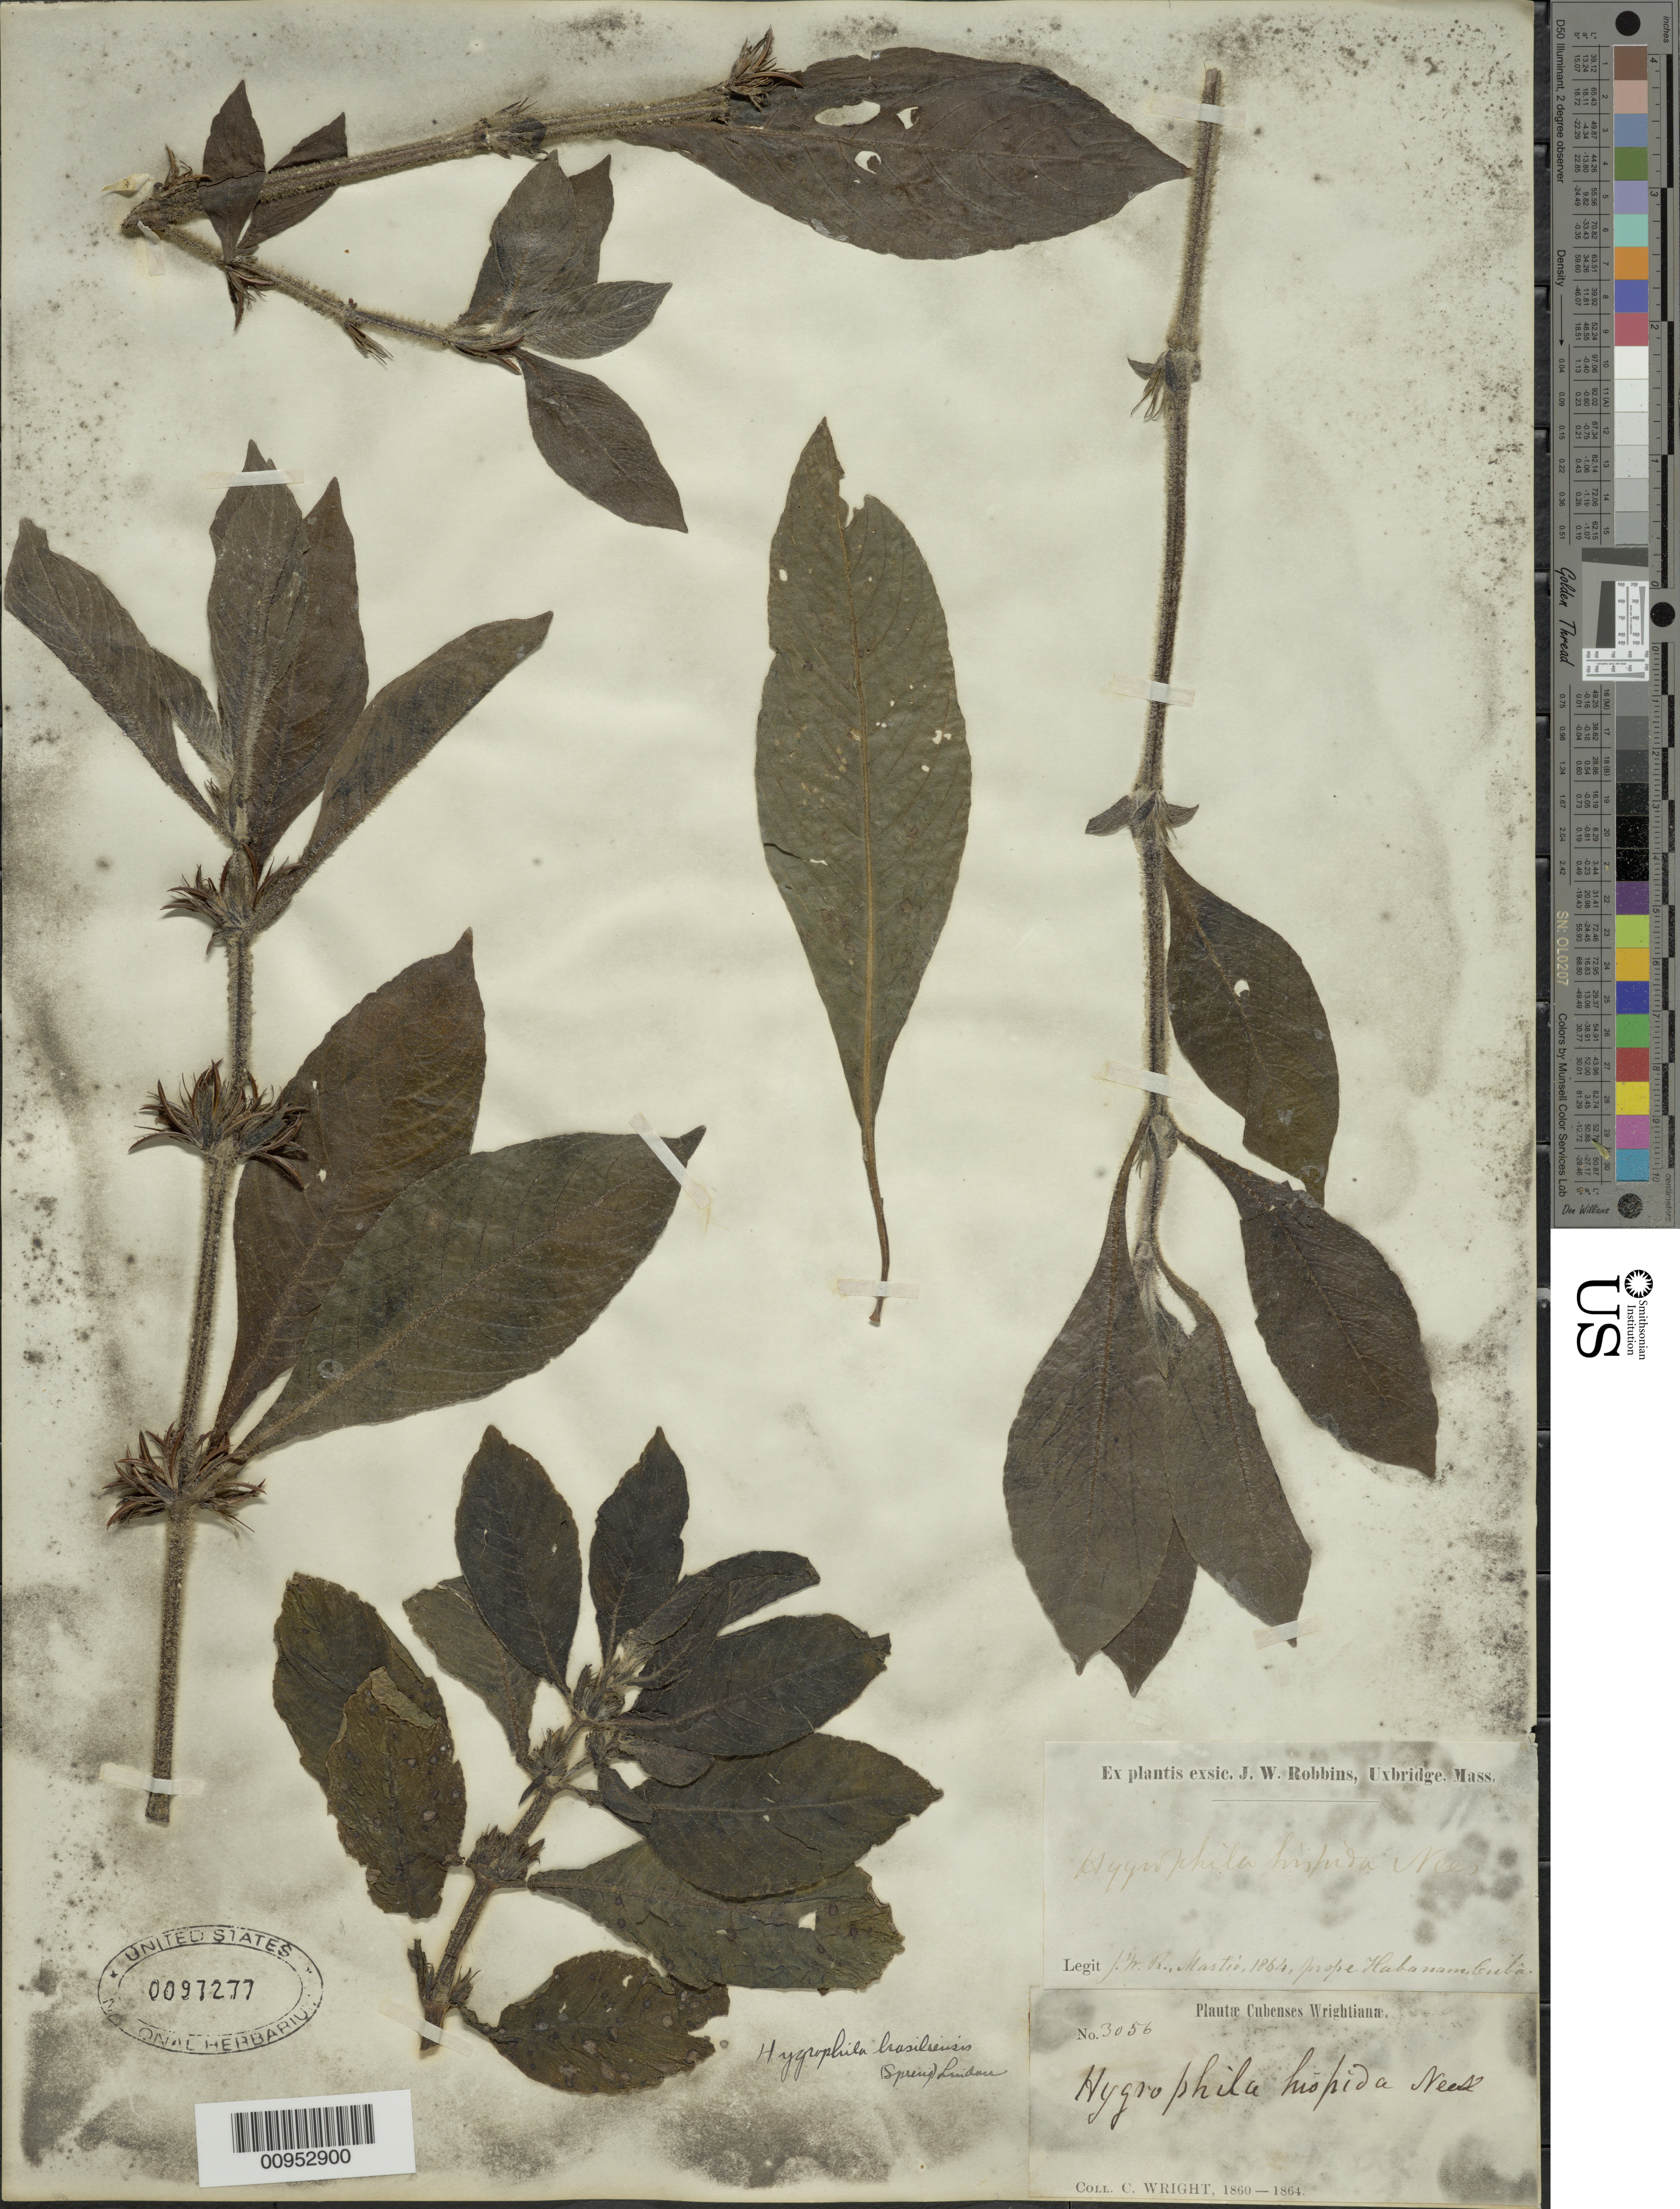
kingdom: Plantae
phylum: Tracheophyta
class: Magnoliopsida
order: Lamiales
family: Acanthaceae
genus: Hygrophila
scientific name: Hygrophila costata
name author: Nees & T. Nees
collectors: C. Wright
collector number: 3056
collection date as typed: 1860 to -- --- 1864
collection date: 1860/1864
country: Cuba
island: Cuba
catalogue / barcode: US 97277